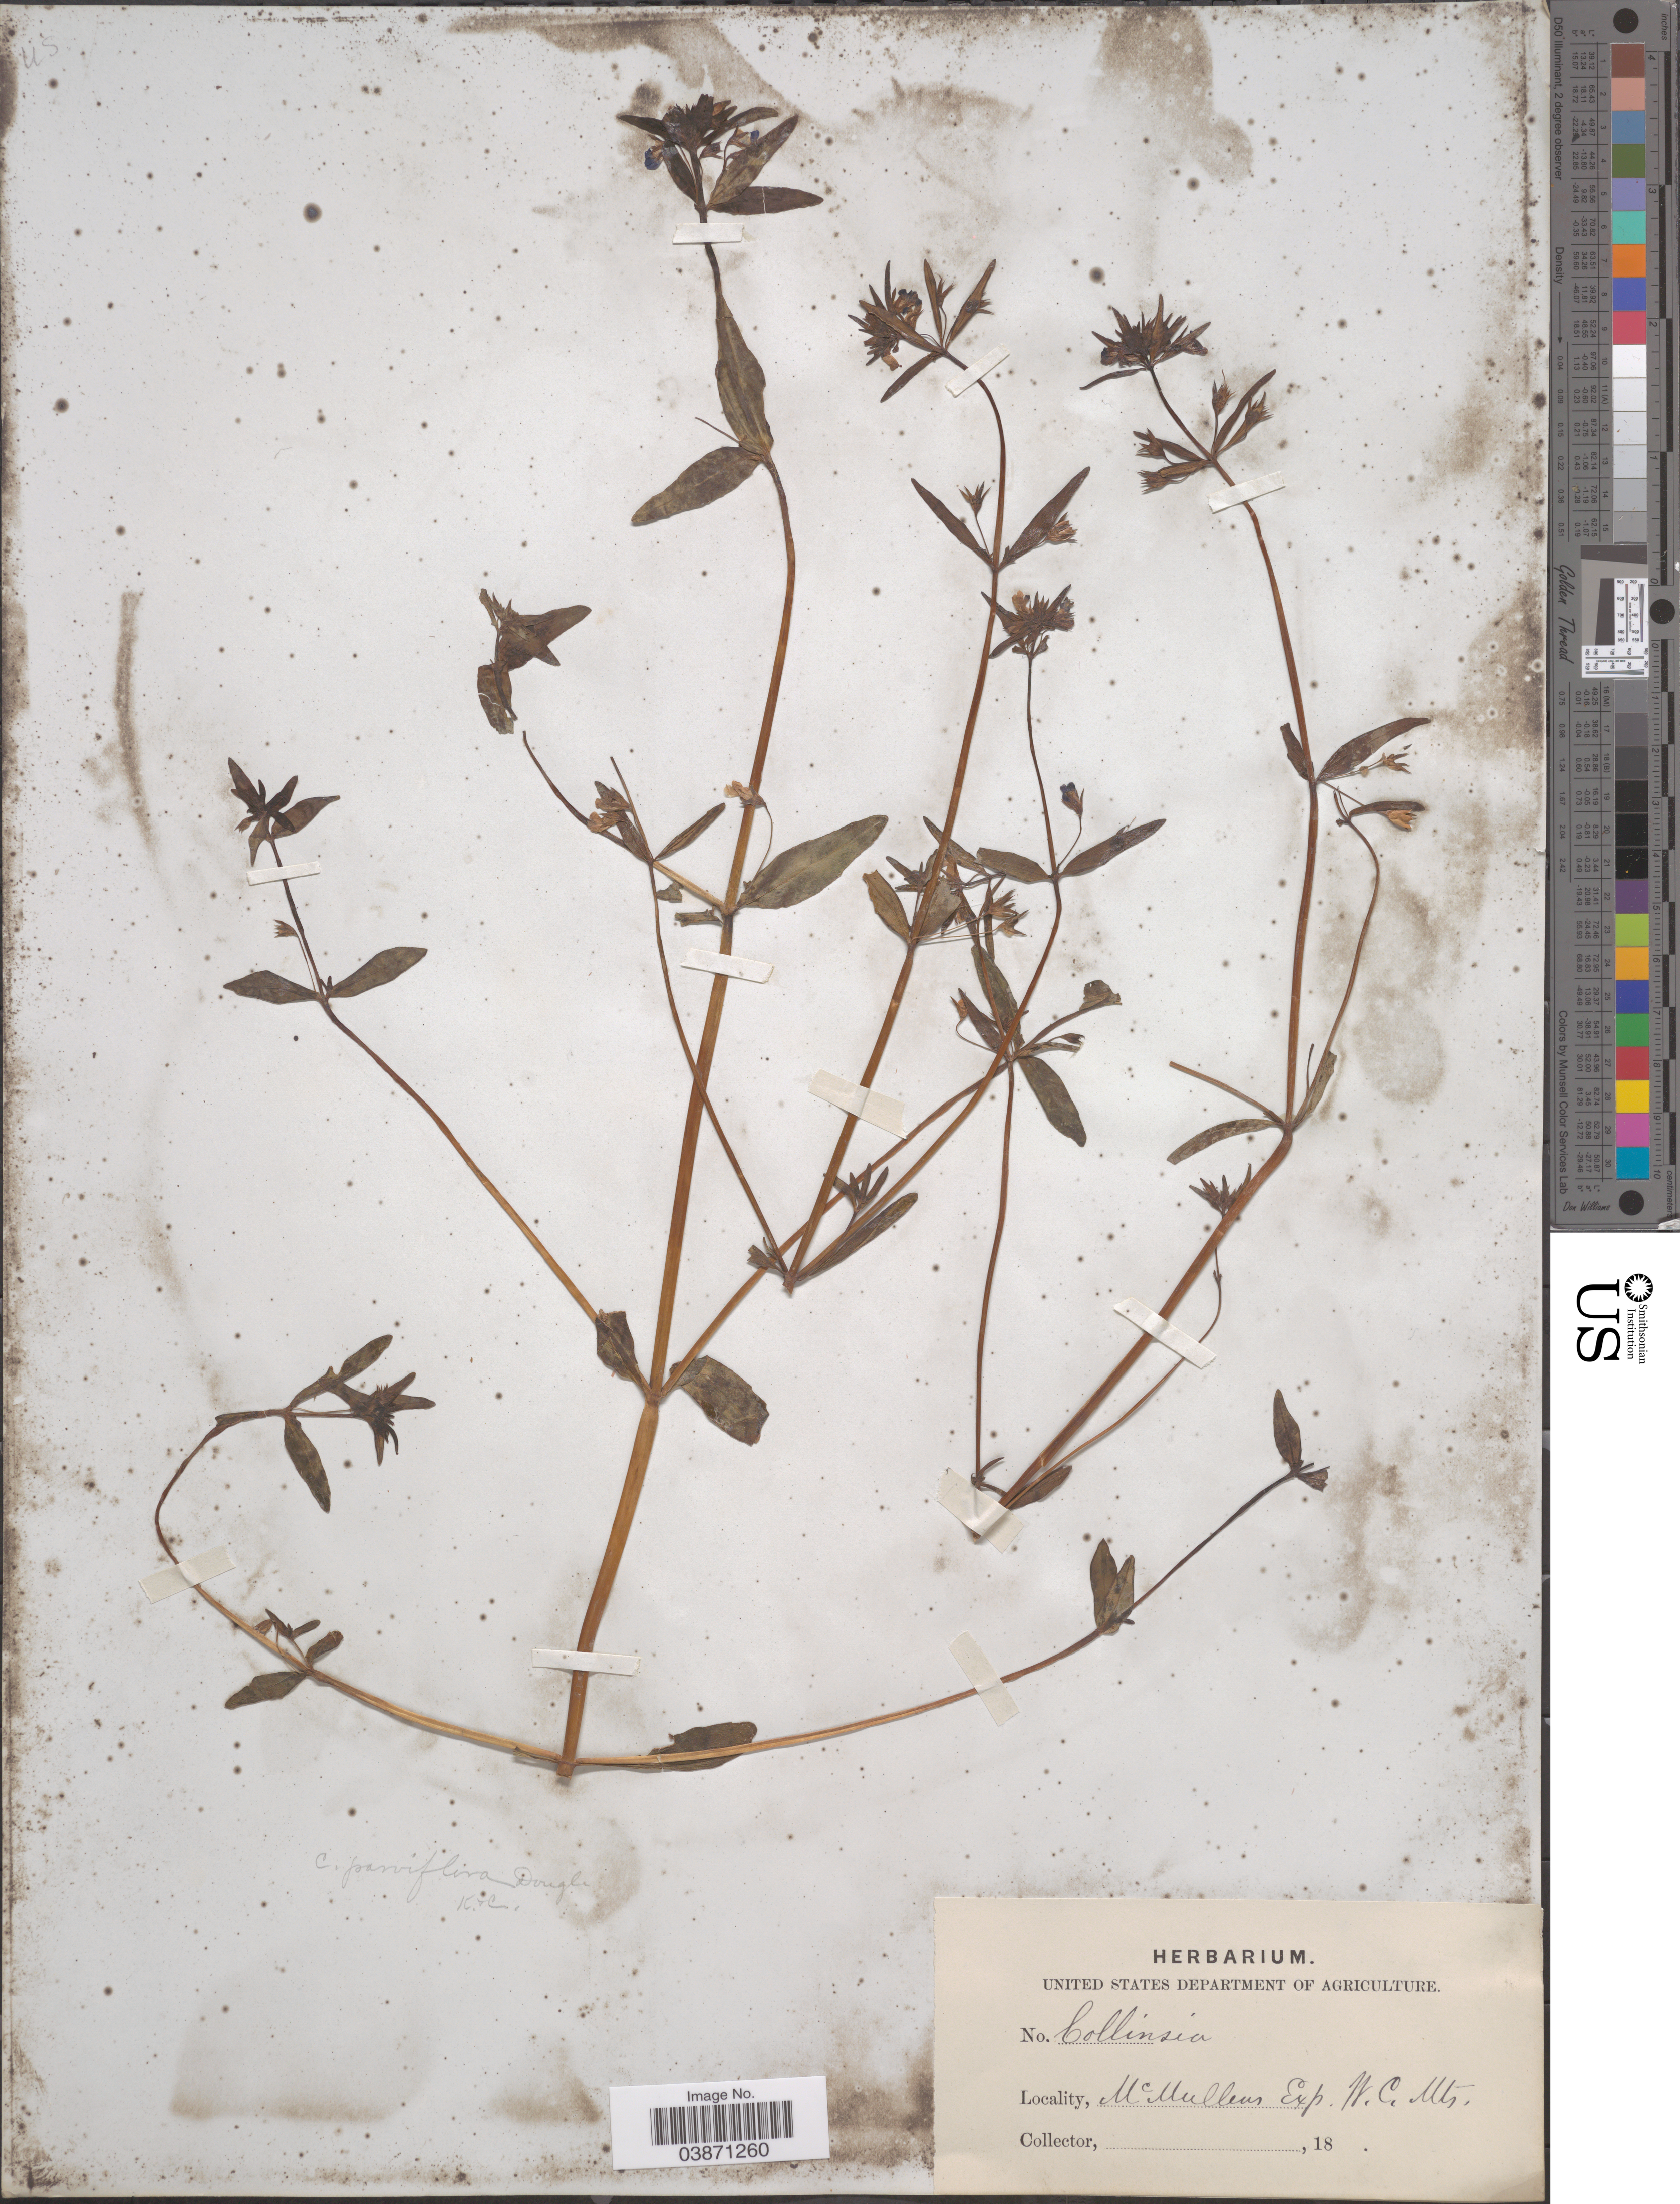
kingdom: Plantae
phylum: Tracheophyta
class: Magnoliopsida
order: Lamiales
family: Plantaginaceae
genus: Collinsia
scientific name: Collinsia parviflora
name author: Douglas ex Lindl.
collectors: McMullens Exped.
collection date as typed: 18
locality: W. C. Mts.